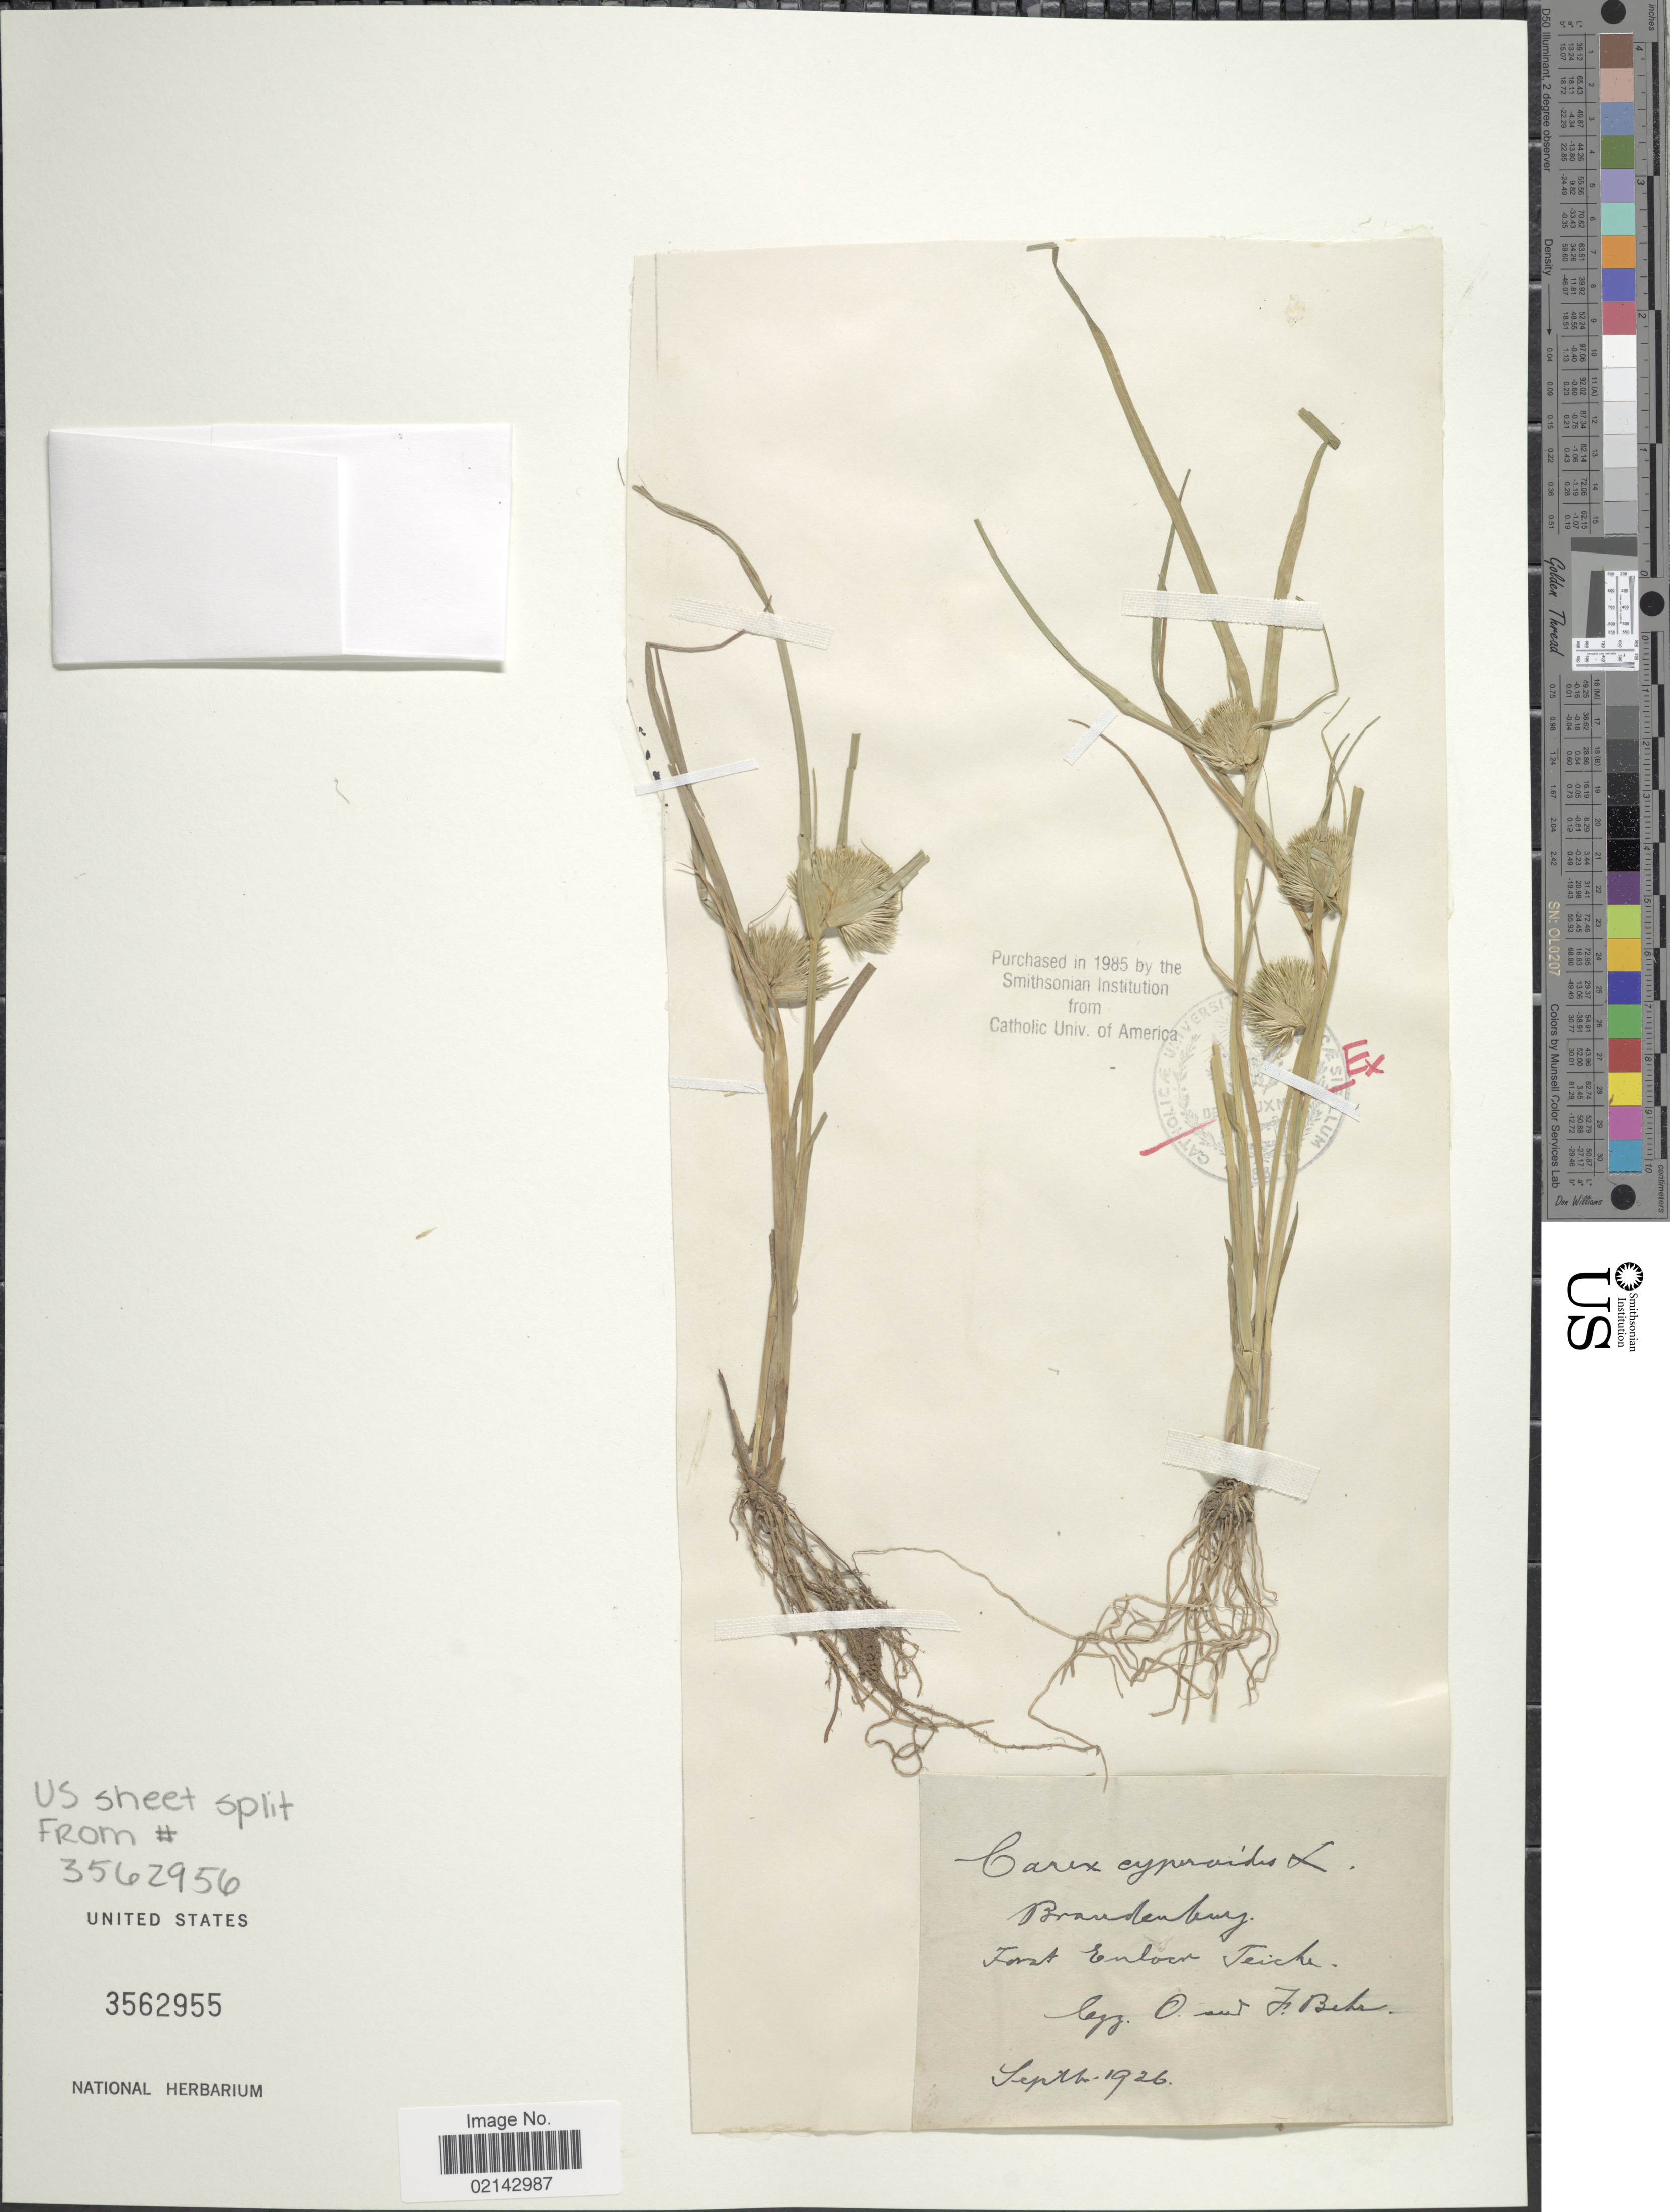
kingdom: Plantae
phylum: Tracheophyta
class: Liliopsida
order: Poales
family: Cyperaceae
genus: Carex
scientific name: Carex bohemica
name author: Schreb.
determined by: Strong, Mark T., (BOT), Smithsonian Institution - National Museum of Natural History (UNITED STATES)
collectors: O. Behr & F. Behr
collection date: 1926-09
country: Germany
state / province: Brandenburg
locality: Forst Enclow Teiche. [interpreted]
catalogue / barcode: US 3562955